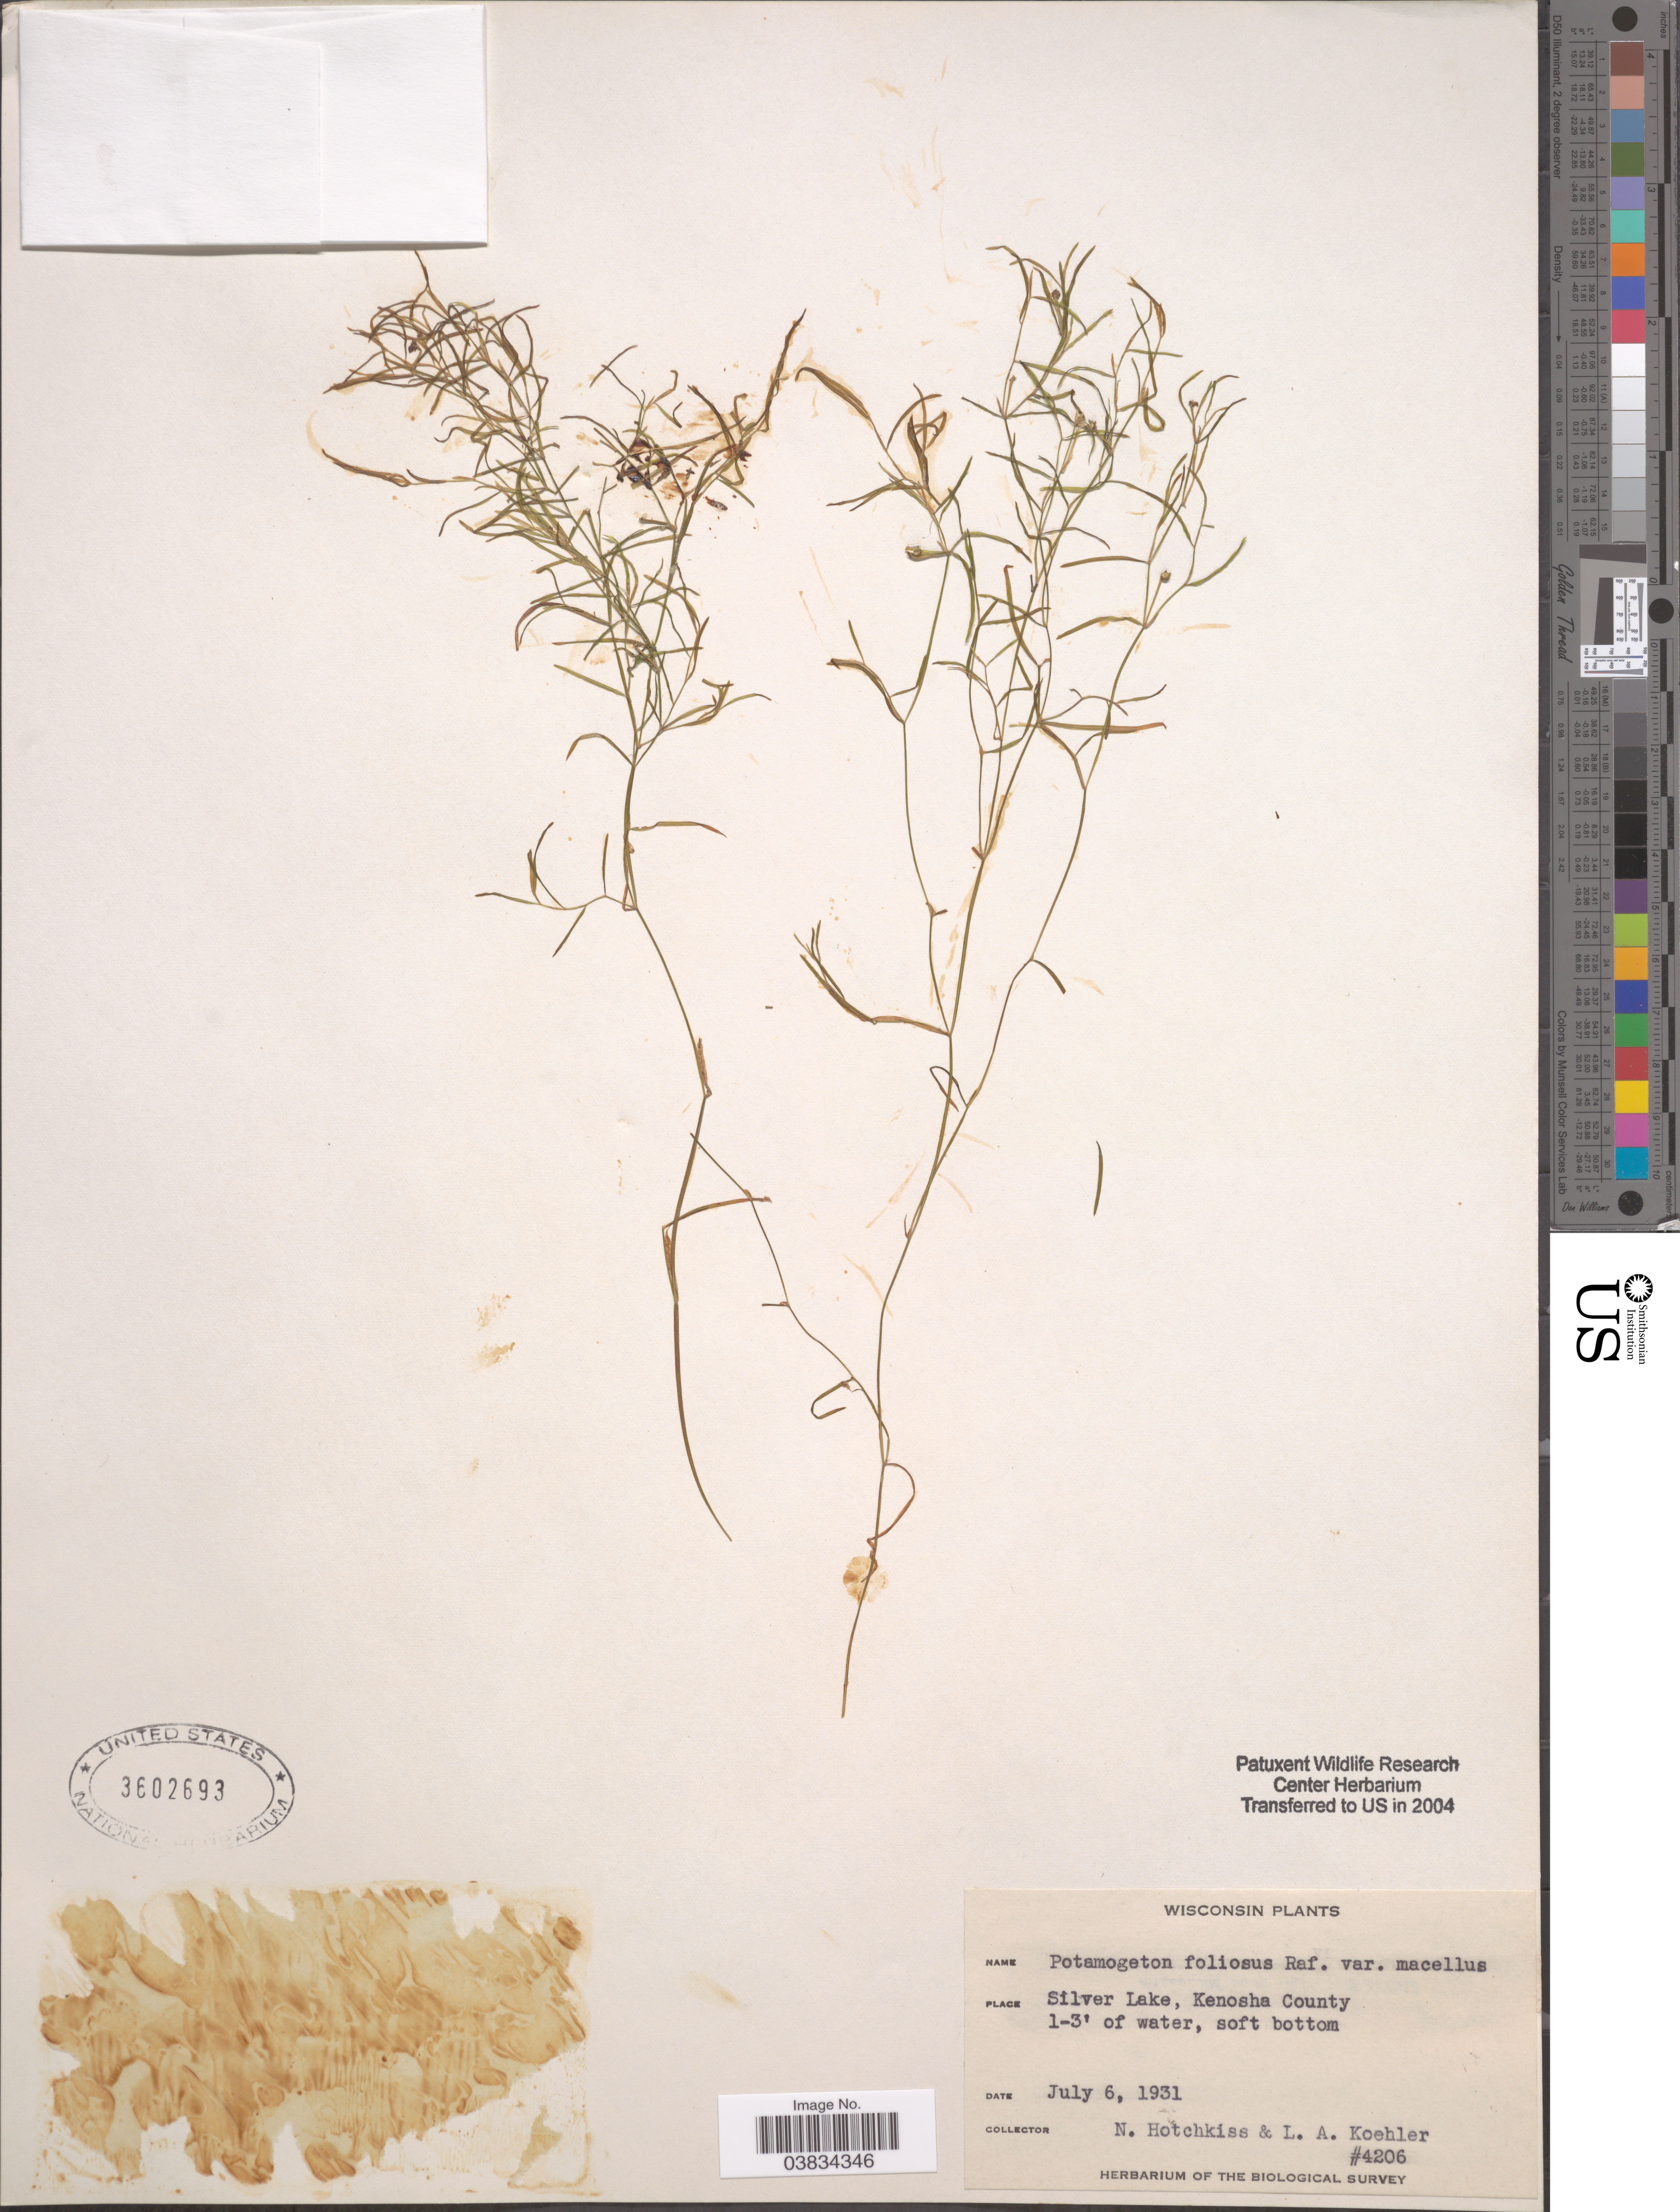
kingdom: Plantae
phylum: Tracheophyta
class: Liliopsida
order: Alismatales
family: Potamogetonaceae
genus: Potamogeton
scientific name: Potamogeton foliosus var. macellus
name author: Fernald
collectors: N. Hotchkiss & L. Koehler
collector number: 4206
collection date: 1931-07-06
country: United States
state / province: Wisconsin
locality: Silver Lake, Kenosha County.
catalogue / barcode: US 3602693